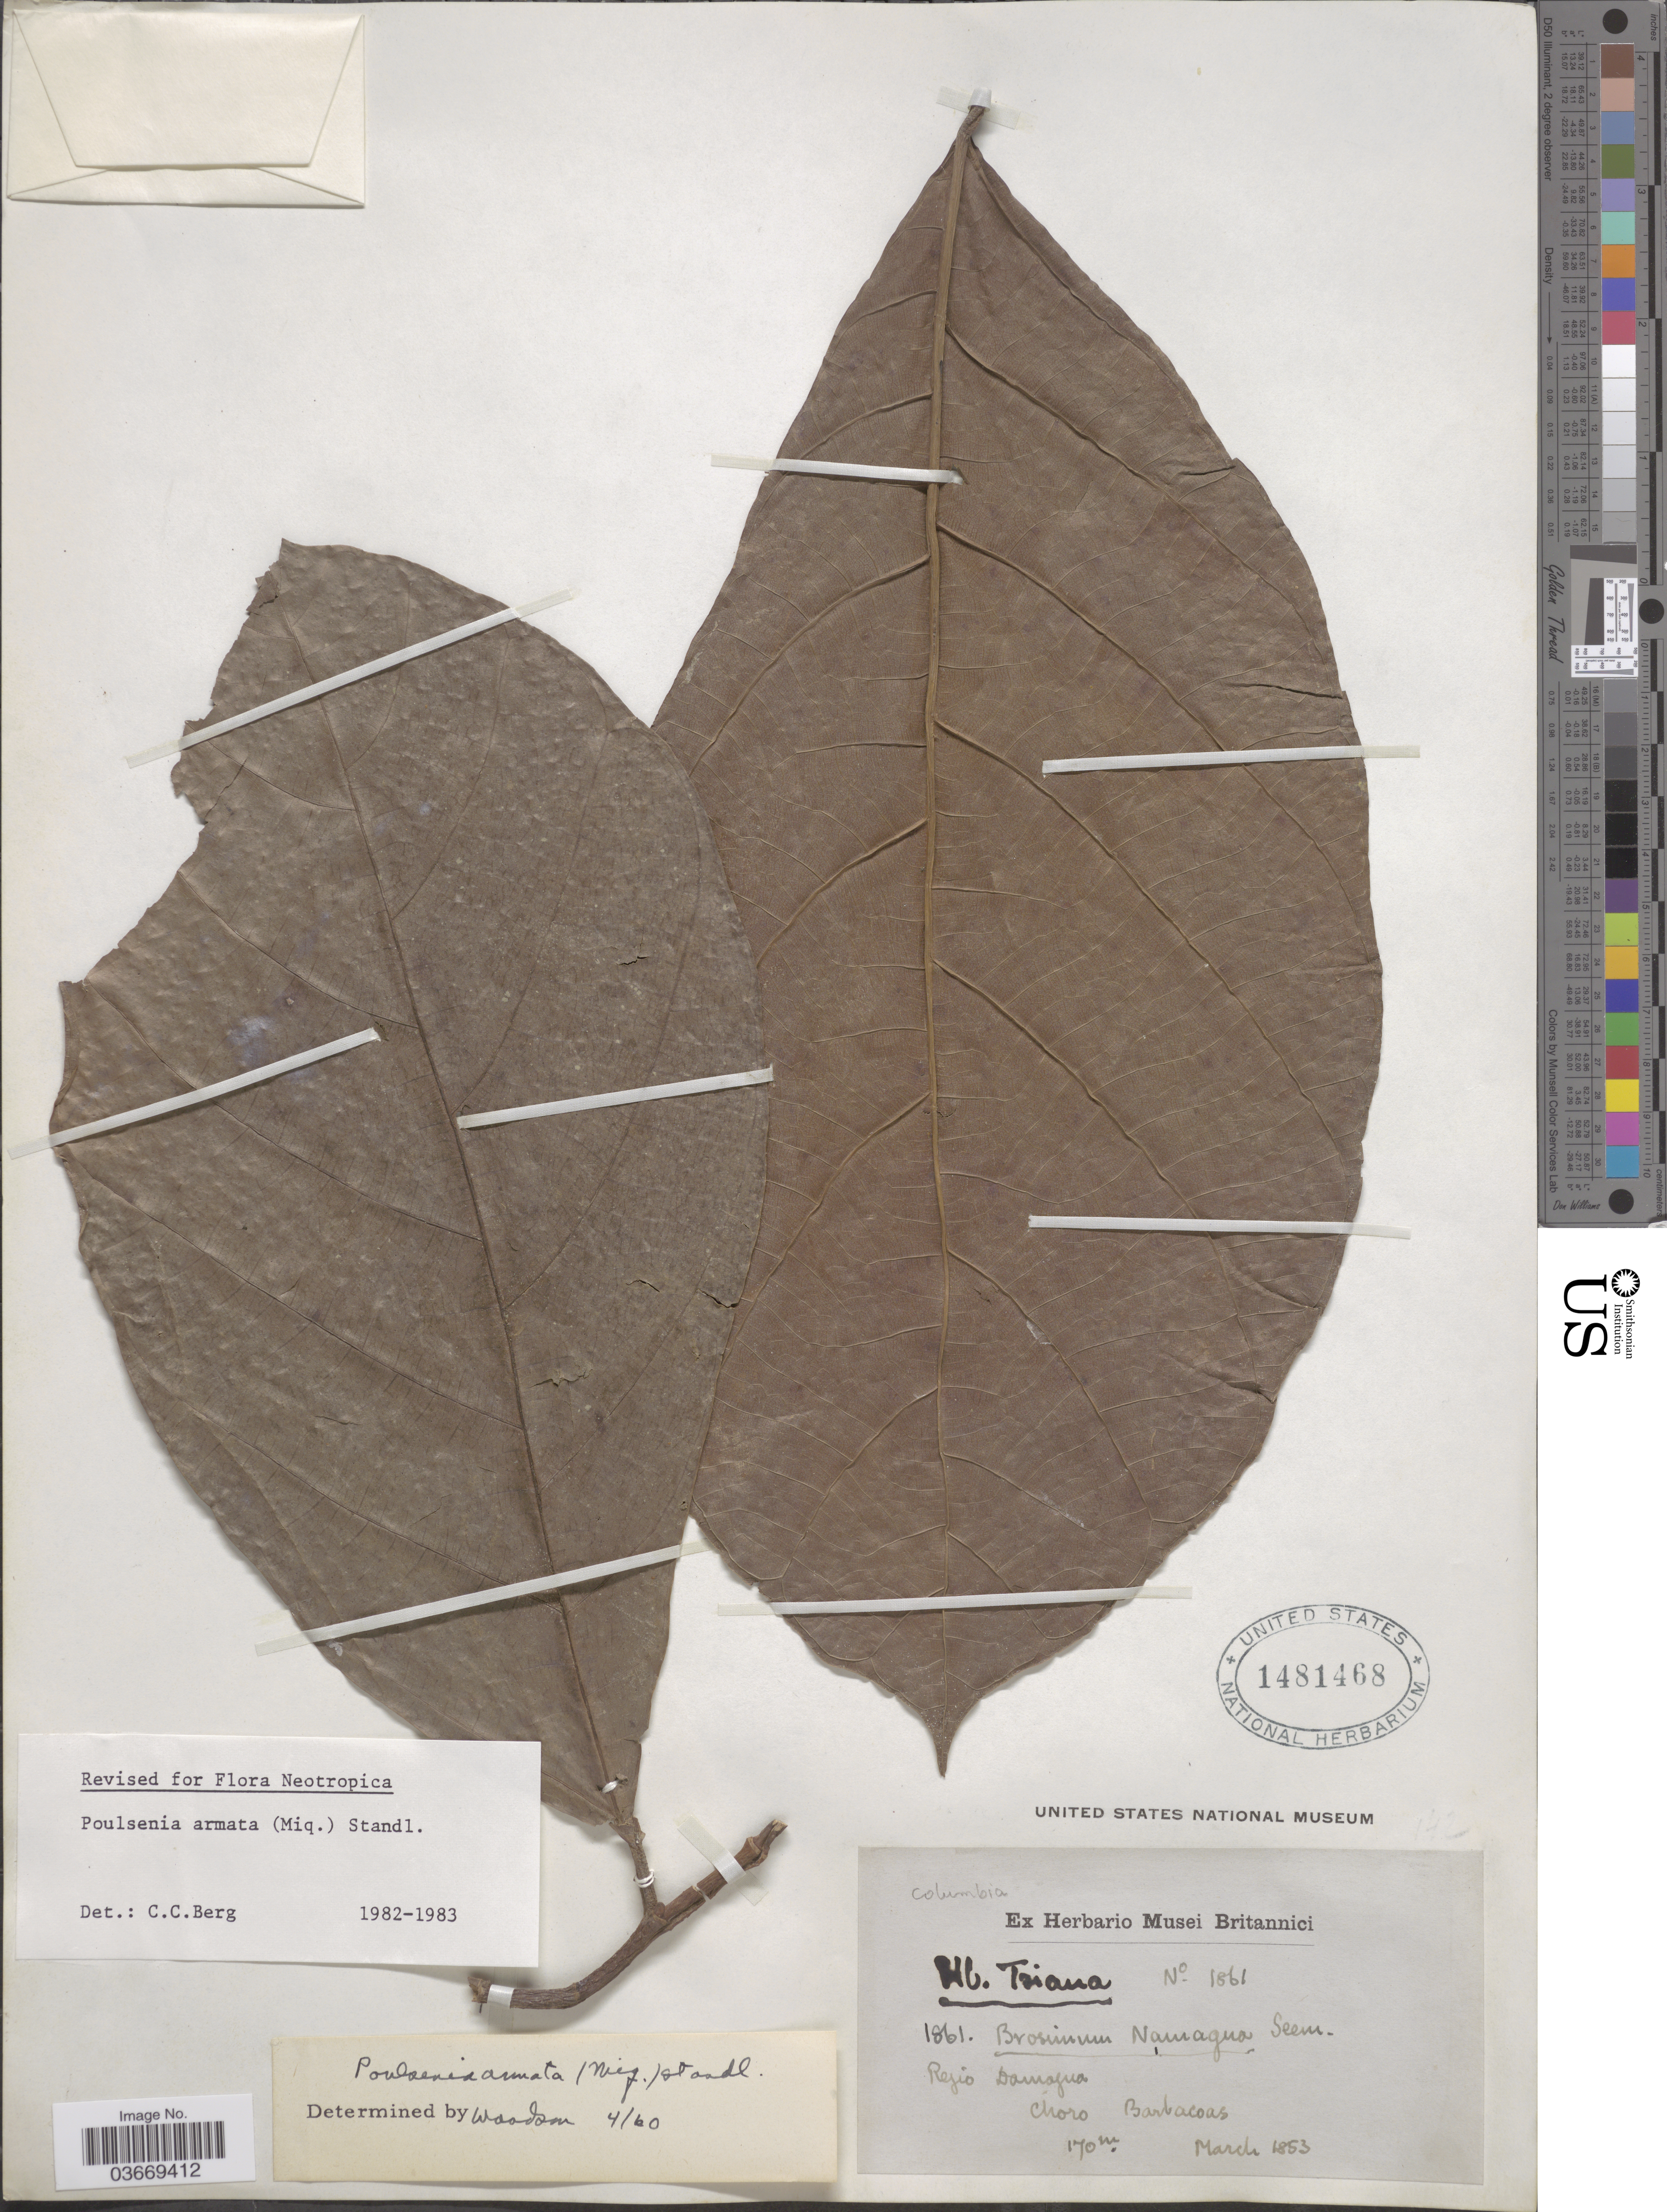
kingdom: Plantae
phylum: Tracheophyta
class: Magnoliopsida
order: Rosales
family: Moraceae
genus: Poulsenia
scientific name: Poulsenia armata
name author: (Miq.) Standl.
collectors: ex herb. Triana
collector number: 1861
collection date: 1853-03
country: Colombia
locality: Regio Damagua, Choro, Barbacoas.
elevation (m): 170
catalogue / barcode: US 1481468